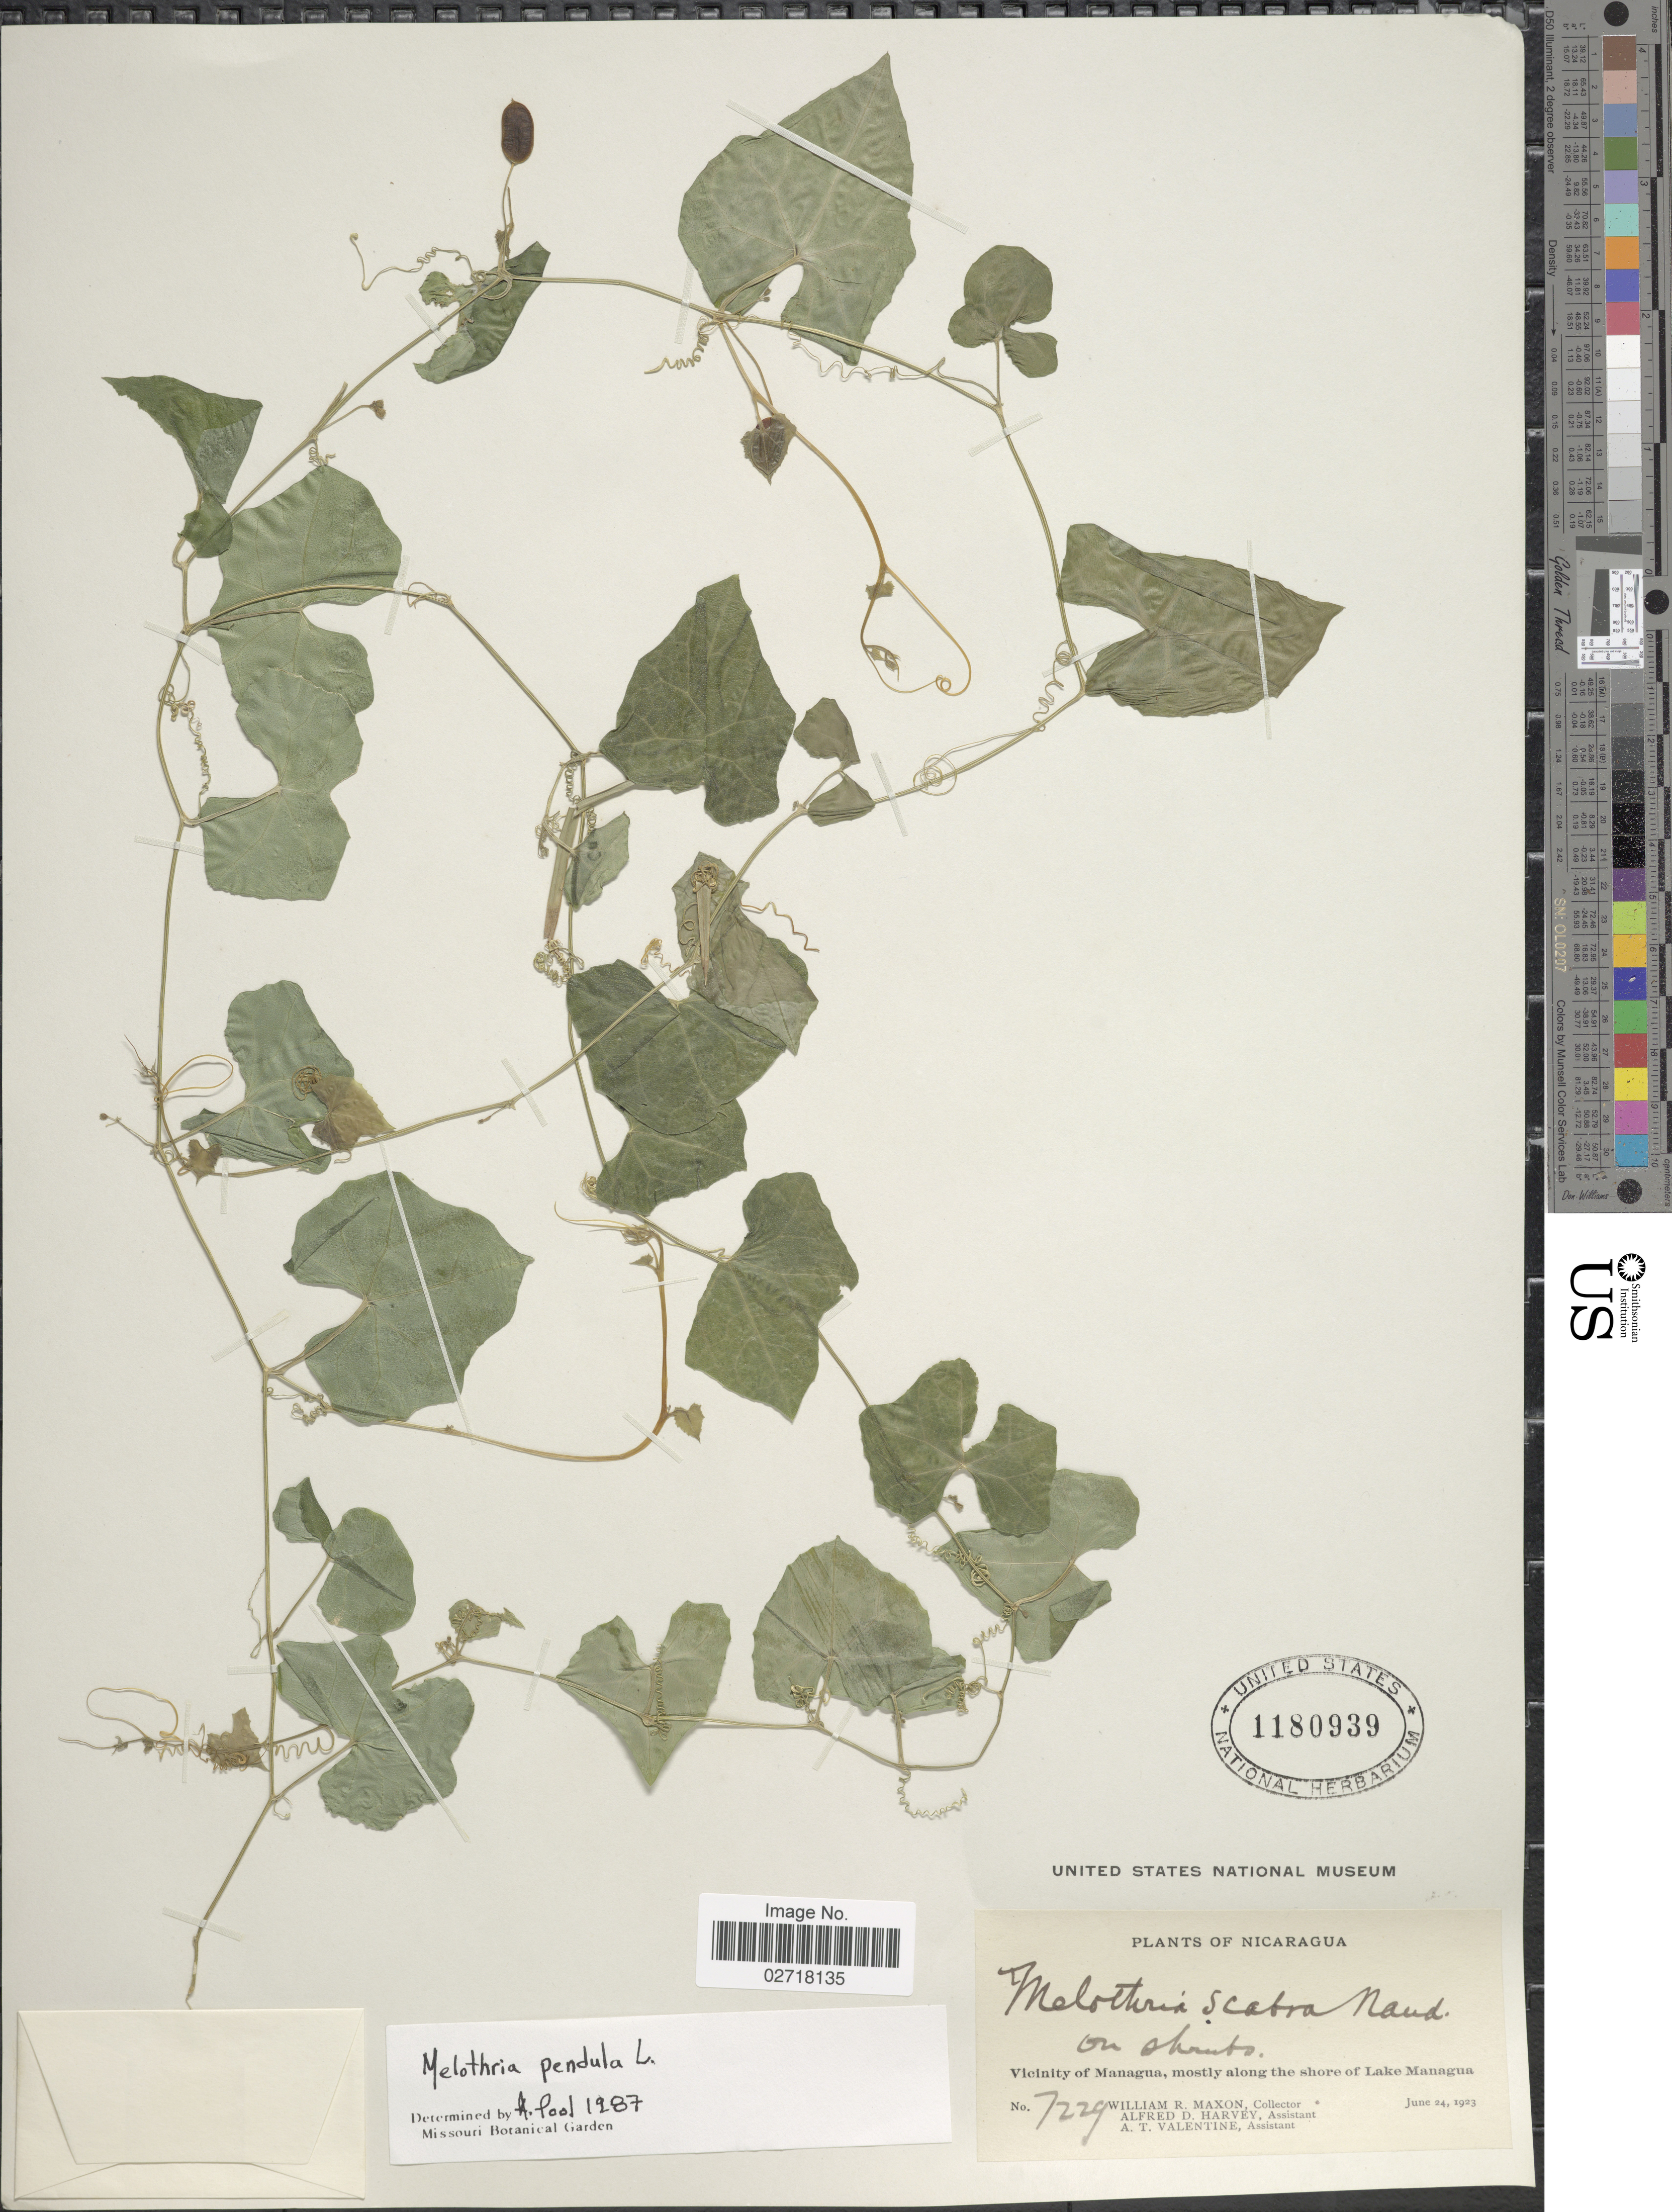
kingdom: Plantae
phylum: Tracheophyta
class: Magnoliopsida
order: Cucurbitales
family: Cucurbitaceae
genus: Melothria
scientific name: Melothria pendula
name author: L.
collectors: W. R. Maxon, A. D. Harvey & A. Valentine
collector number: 7229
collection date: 1923-06-24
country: Nicaragua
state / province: Managua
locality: Mostly along the shore of Lake Managua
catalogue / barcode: US 1180939